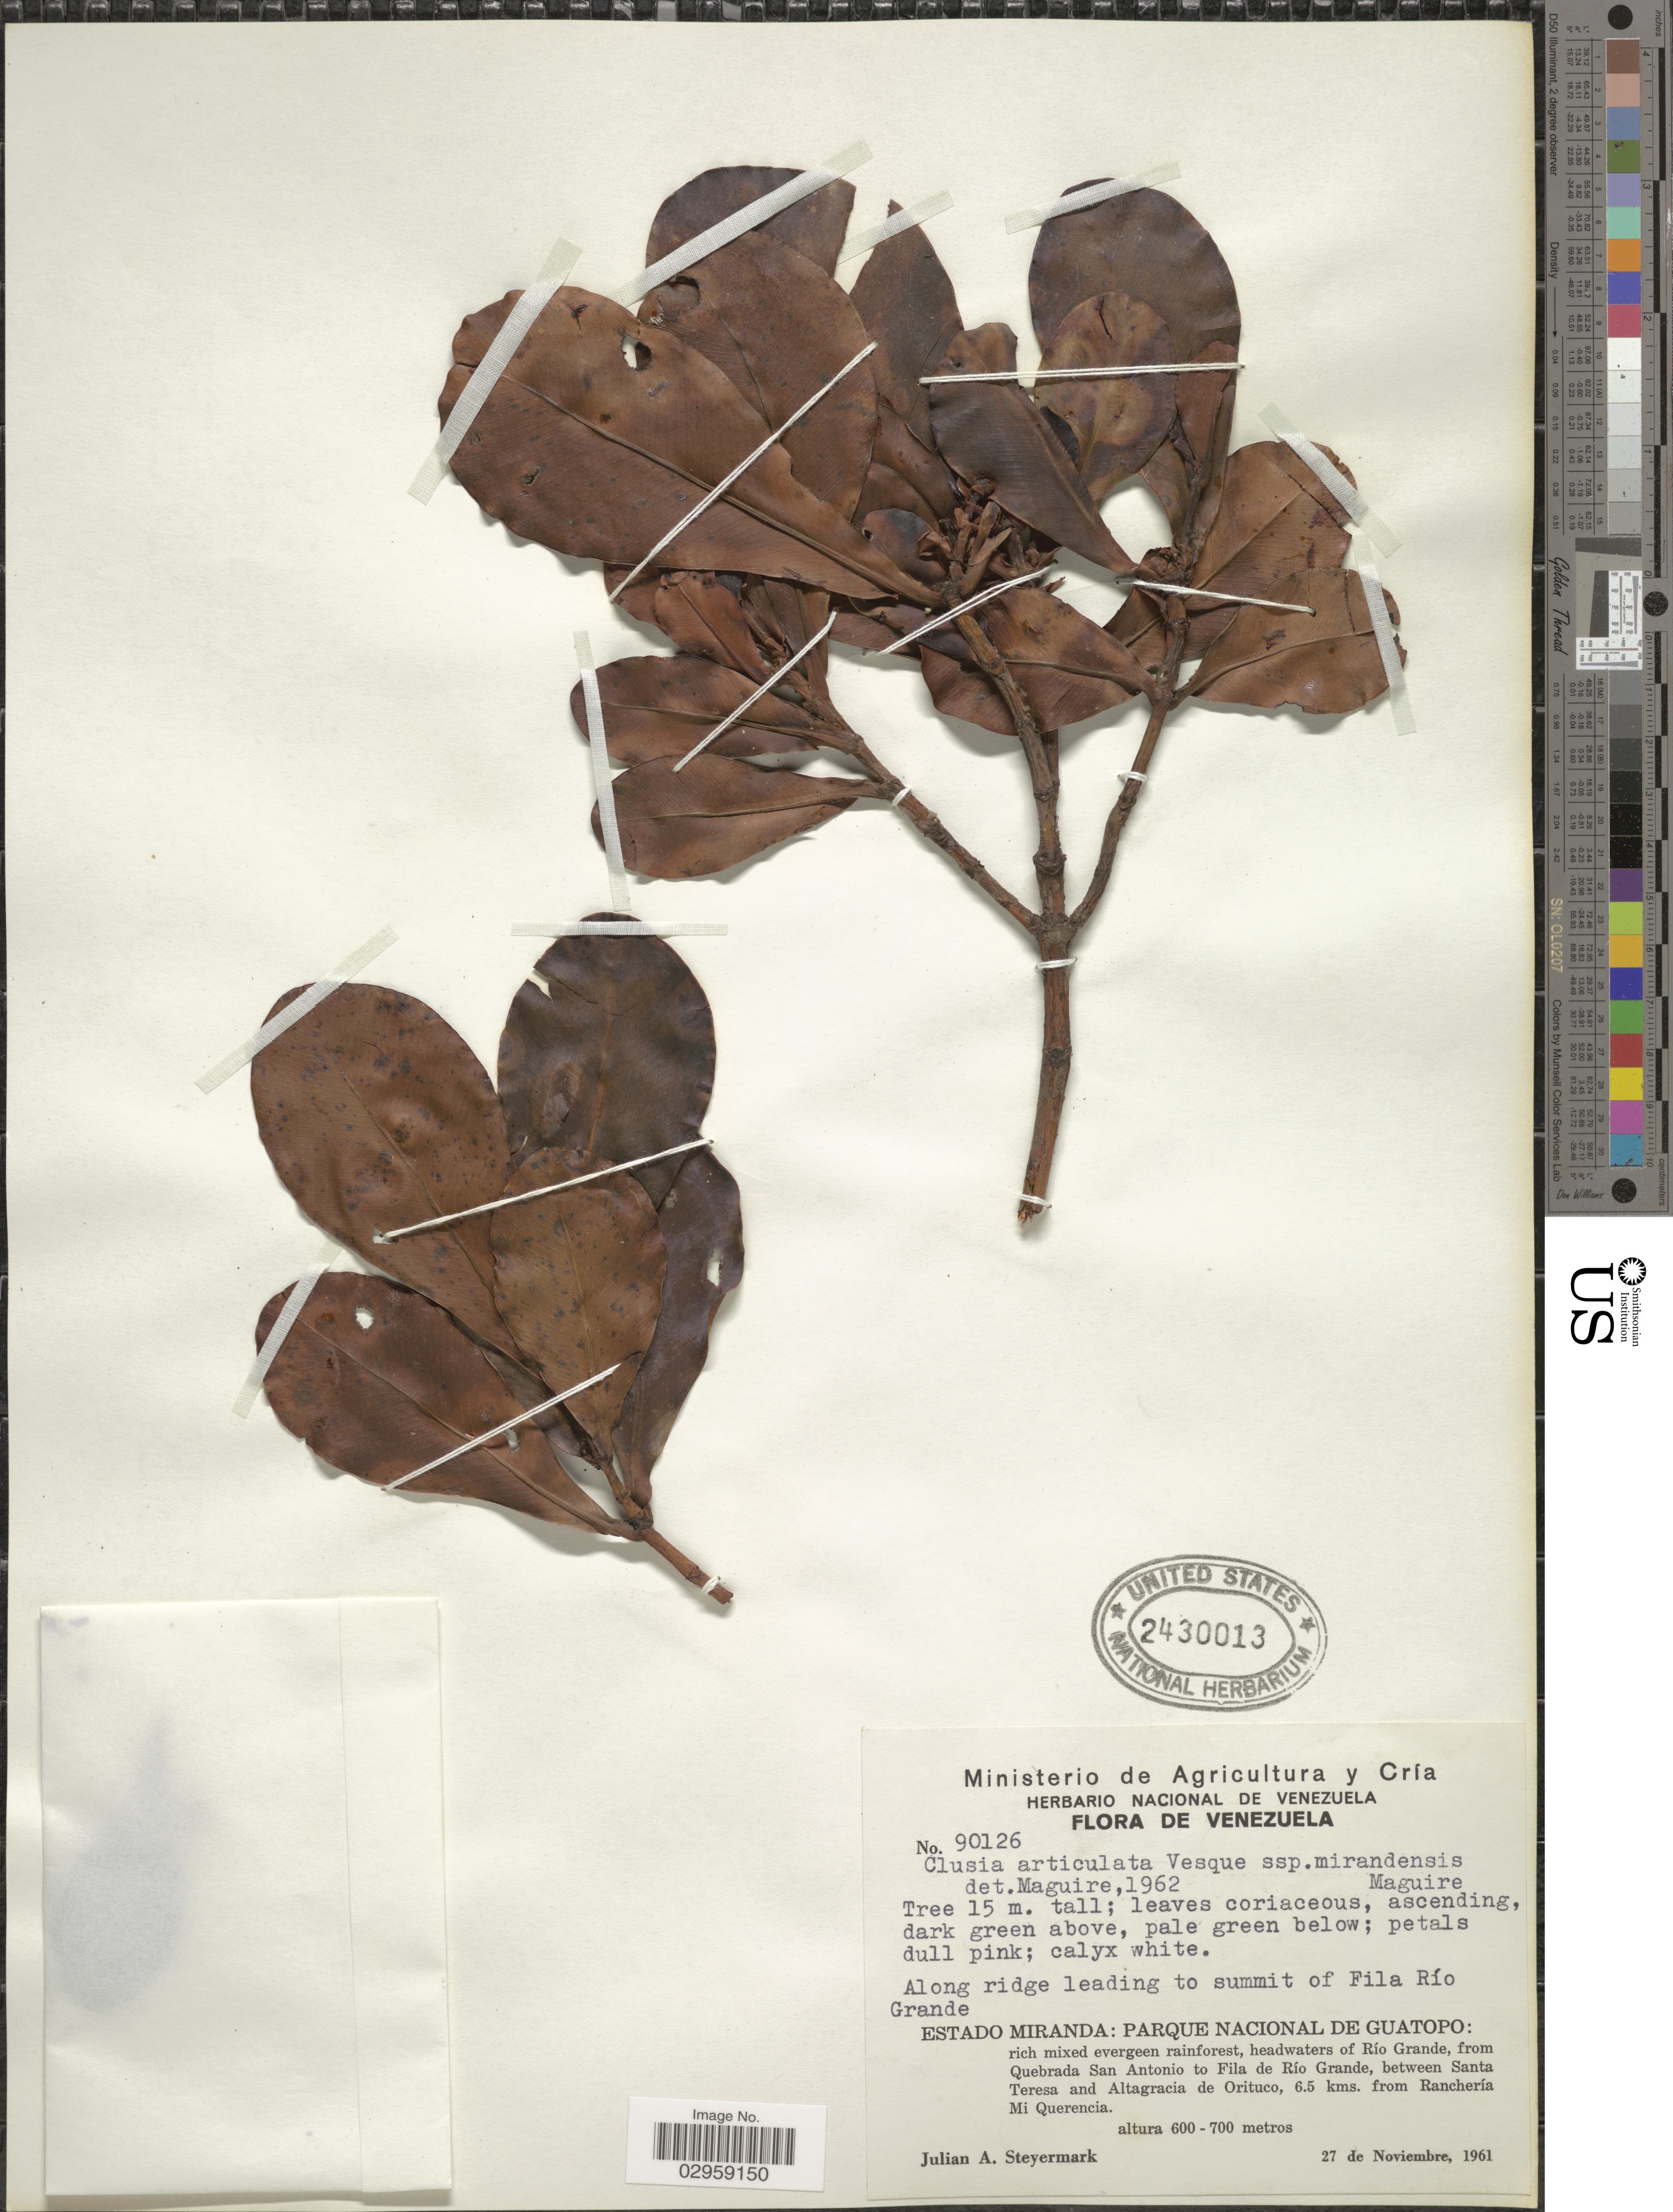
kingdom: Plantae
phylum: Tracheophyta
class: Magnoliopsida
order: Malpighiales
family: Clusiaceae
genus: Clusia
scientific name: Clusia articulata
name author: Vesque in A. DC.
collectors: J. Steyermark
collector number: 90126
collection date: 1961-11-27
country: Venezuela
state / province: Miranda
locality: Along ridge leading to summit of Fila Río Grande. Parque Nacional de Guatopo: headwaters of Río Grande, from Quebrada San Antonio to Fila de Río Grande, between Ranchería Mi Querencia.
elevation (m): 600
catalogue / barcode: US 2430013